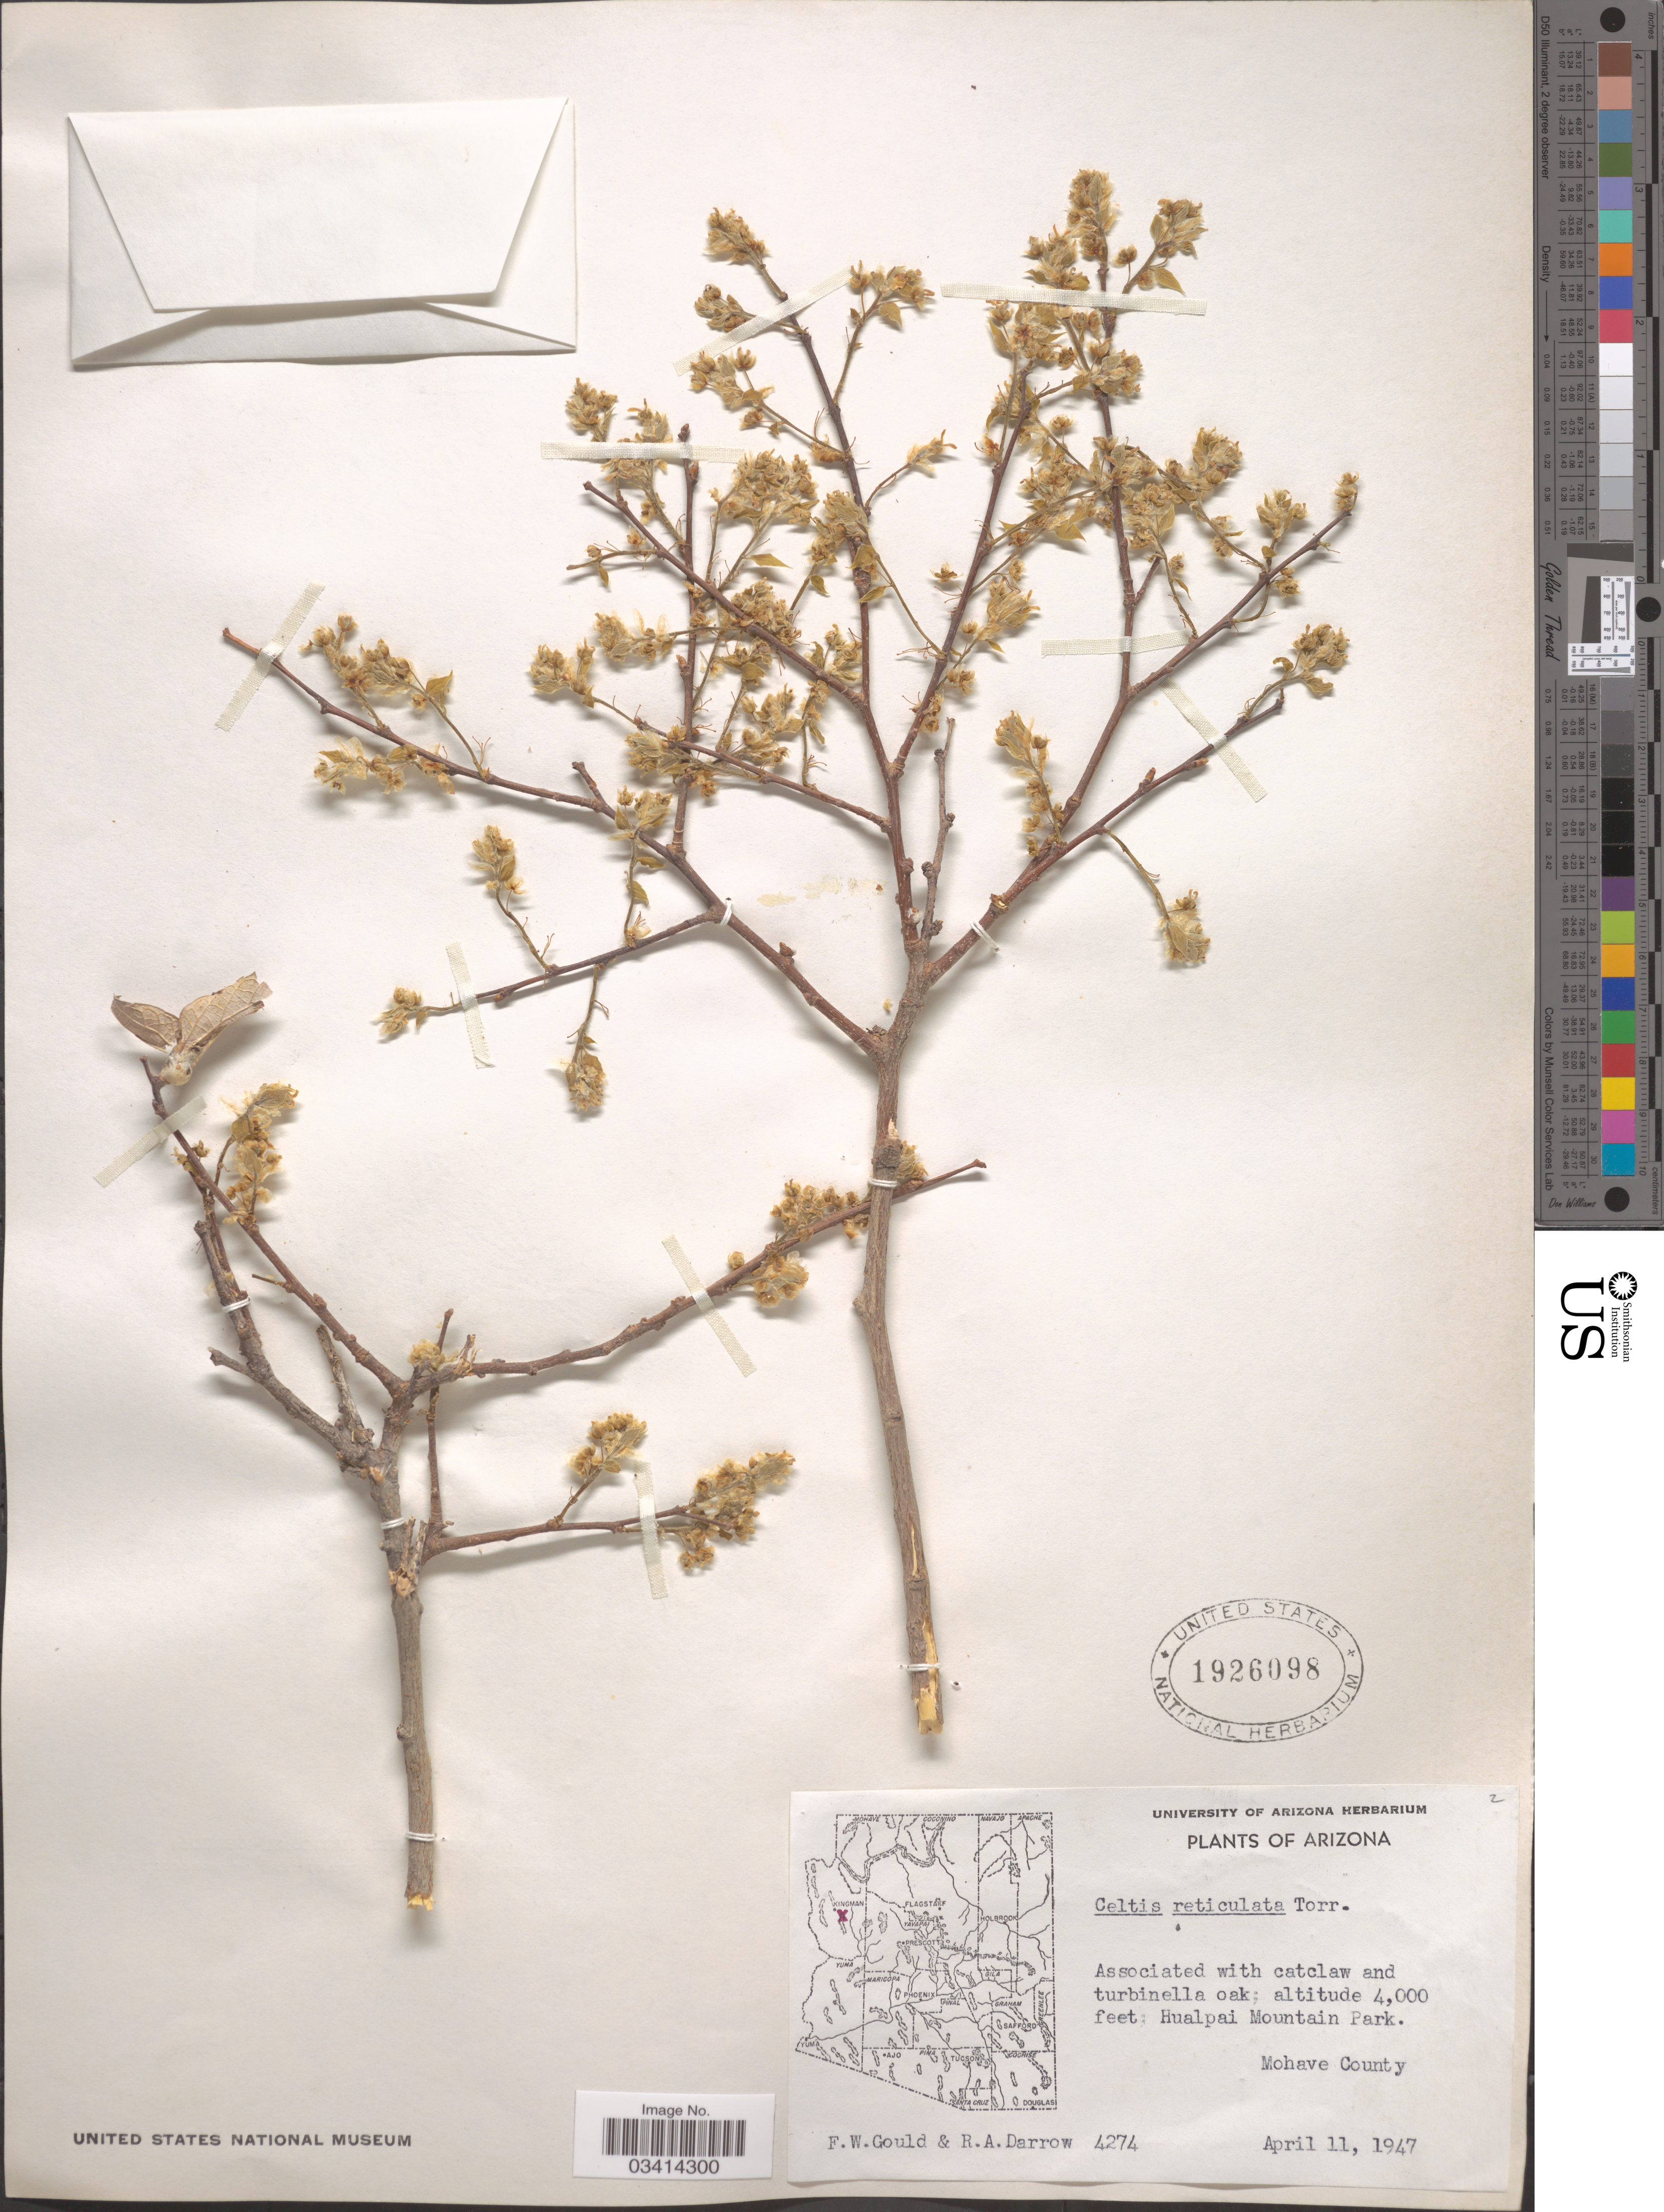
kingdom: Plantae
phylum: Tracheophyta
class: Magnoliopsida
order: Rosales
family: Cannabaceae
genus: Celtis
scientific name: Celtis reticulata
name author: Torr.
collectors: F. W. Gould & R. A. Darrow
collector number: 4274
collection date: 1947-04-11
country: United States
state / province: Arizona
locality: Hualpai Mountain Park. Mohave County.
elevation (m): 1219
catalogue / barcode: US 1926098